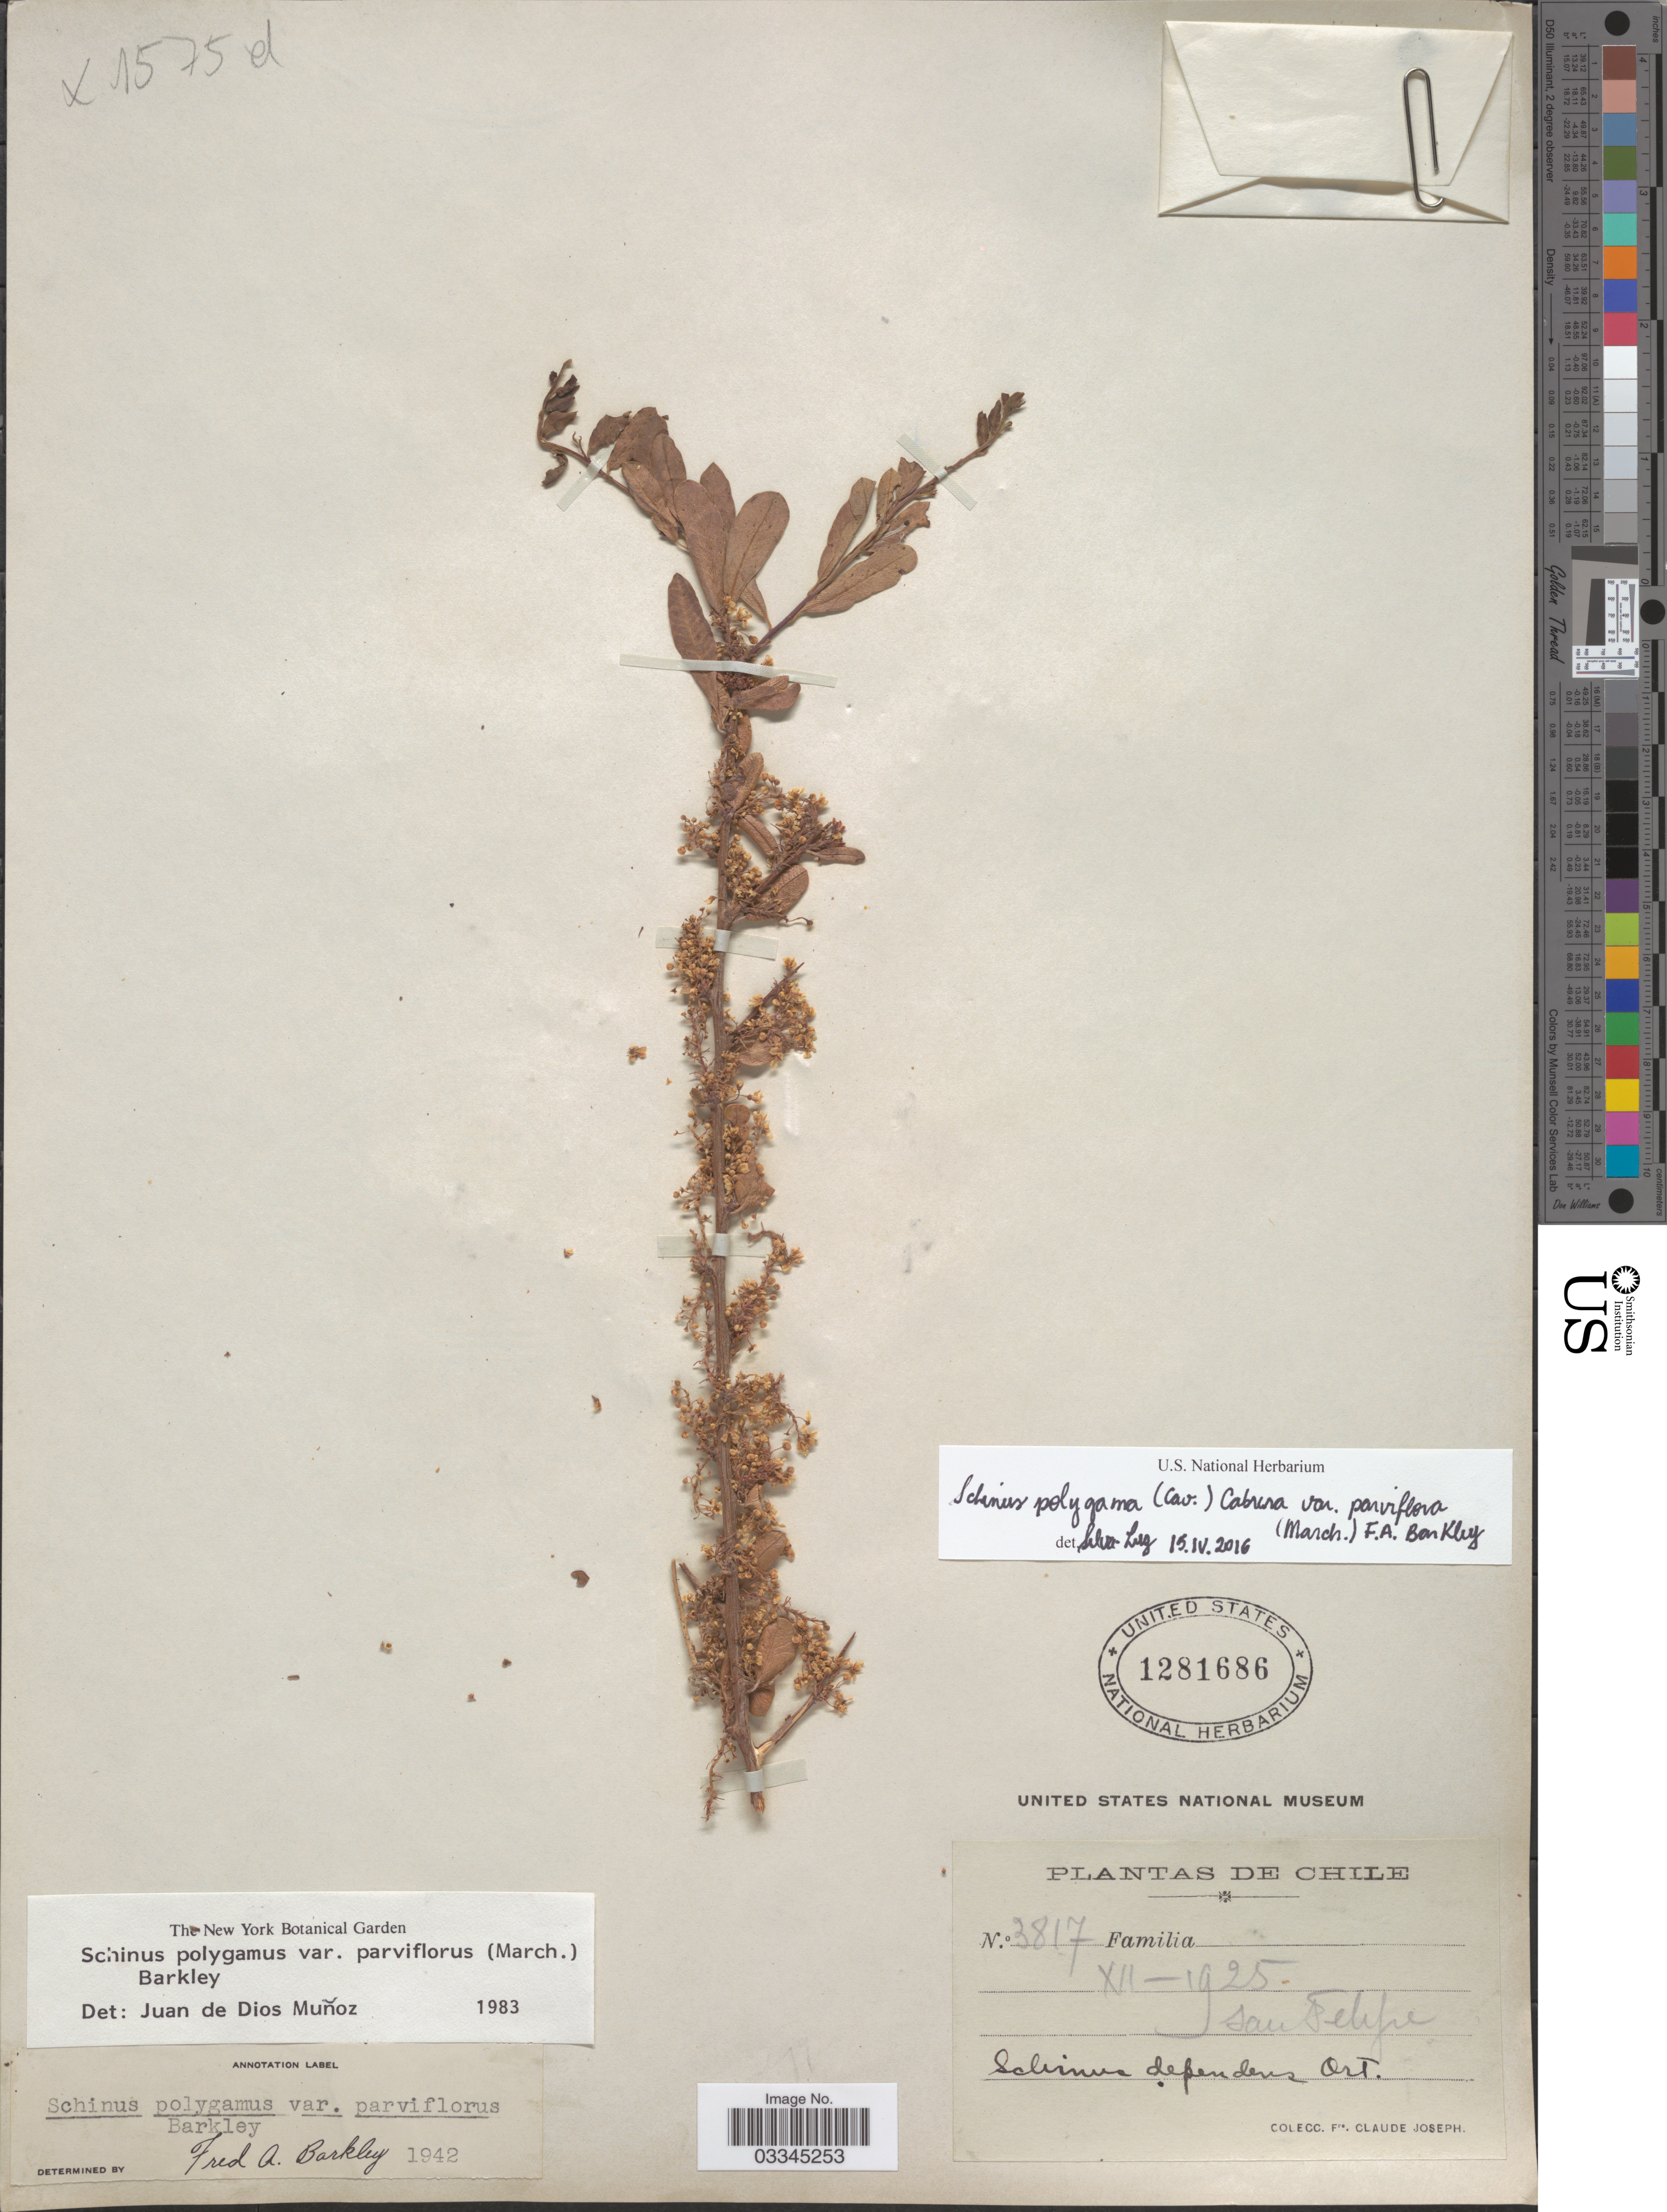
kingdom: Plantae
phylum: Tracheophyta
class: Magnoliopsida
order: Sapindales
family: Anacardiaceae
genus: Schinus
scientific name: Schinus polygama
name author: (Cav.) Cabrera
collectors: Bro. Claude-Joseph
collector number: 3817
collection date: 1925-12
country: Chile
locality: San Felipe.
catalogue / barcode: US 1281686